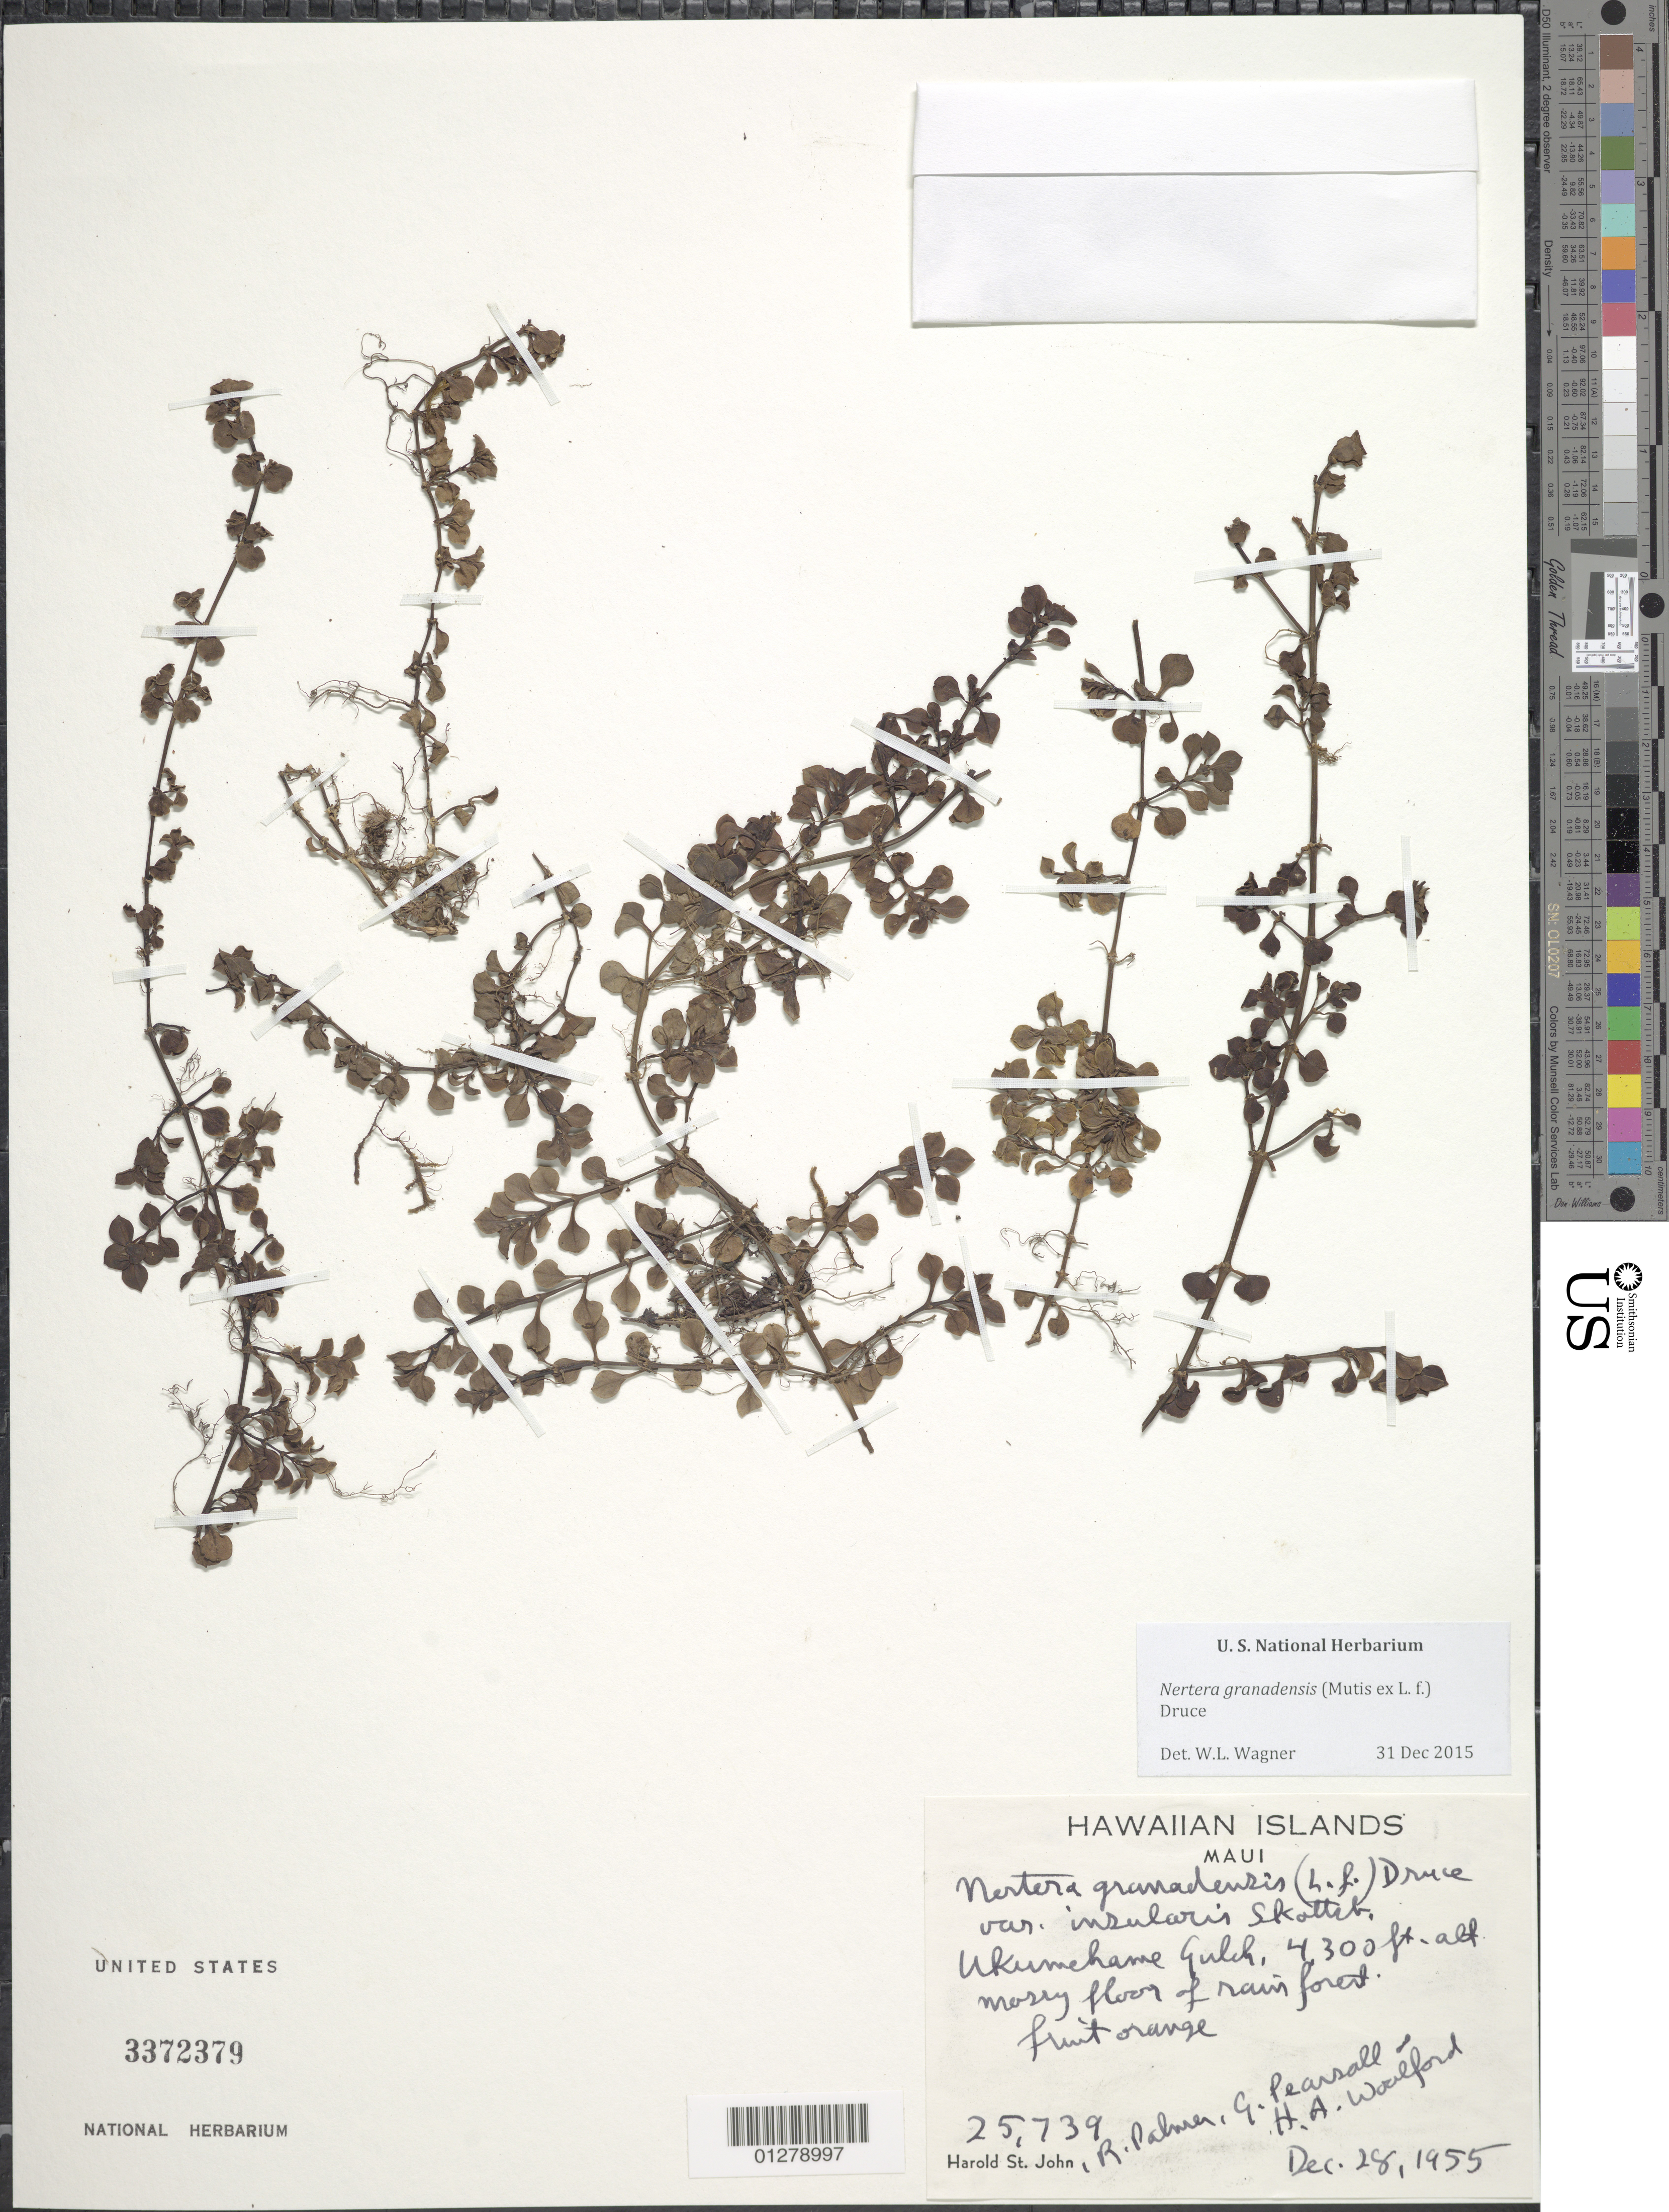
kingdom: Plantae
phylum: Tracheophyta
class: Magnoliopsida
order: Gentianales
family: Rubiaceae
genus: Nertera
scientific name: Nertera granadensis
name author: (Mutis ex L. f.) Druce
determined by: Wagner, W. L., (BOT), Smithsonian Institution - National Museum of Natural History (UNITED STATES)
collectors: H. St. John, R. Palmer, G. Pearsall & H. Woolford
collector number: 25739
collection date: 1955-12-28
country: United States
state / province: Hawaii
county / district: Maui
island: Maui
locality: Ukumehame Gulch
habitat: Mossy floor of rainforest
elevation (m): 1311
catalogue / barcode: US 3372329